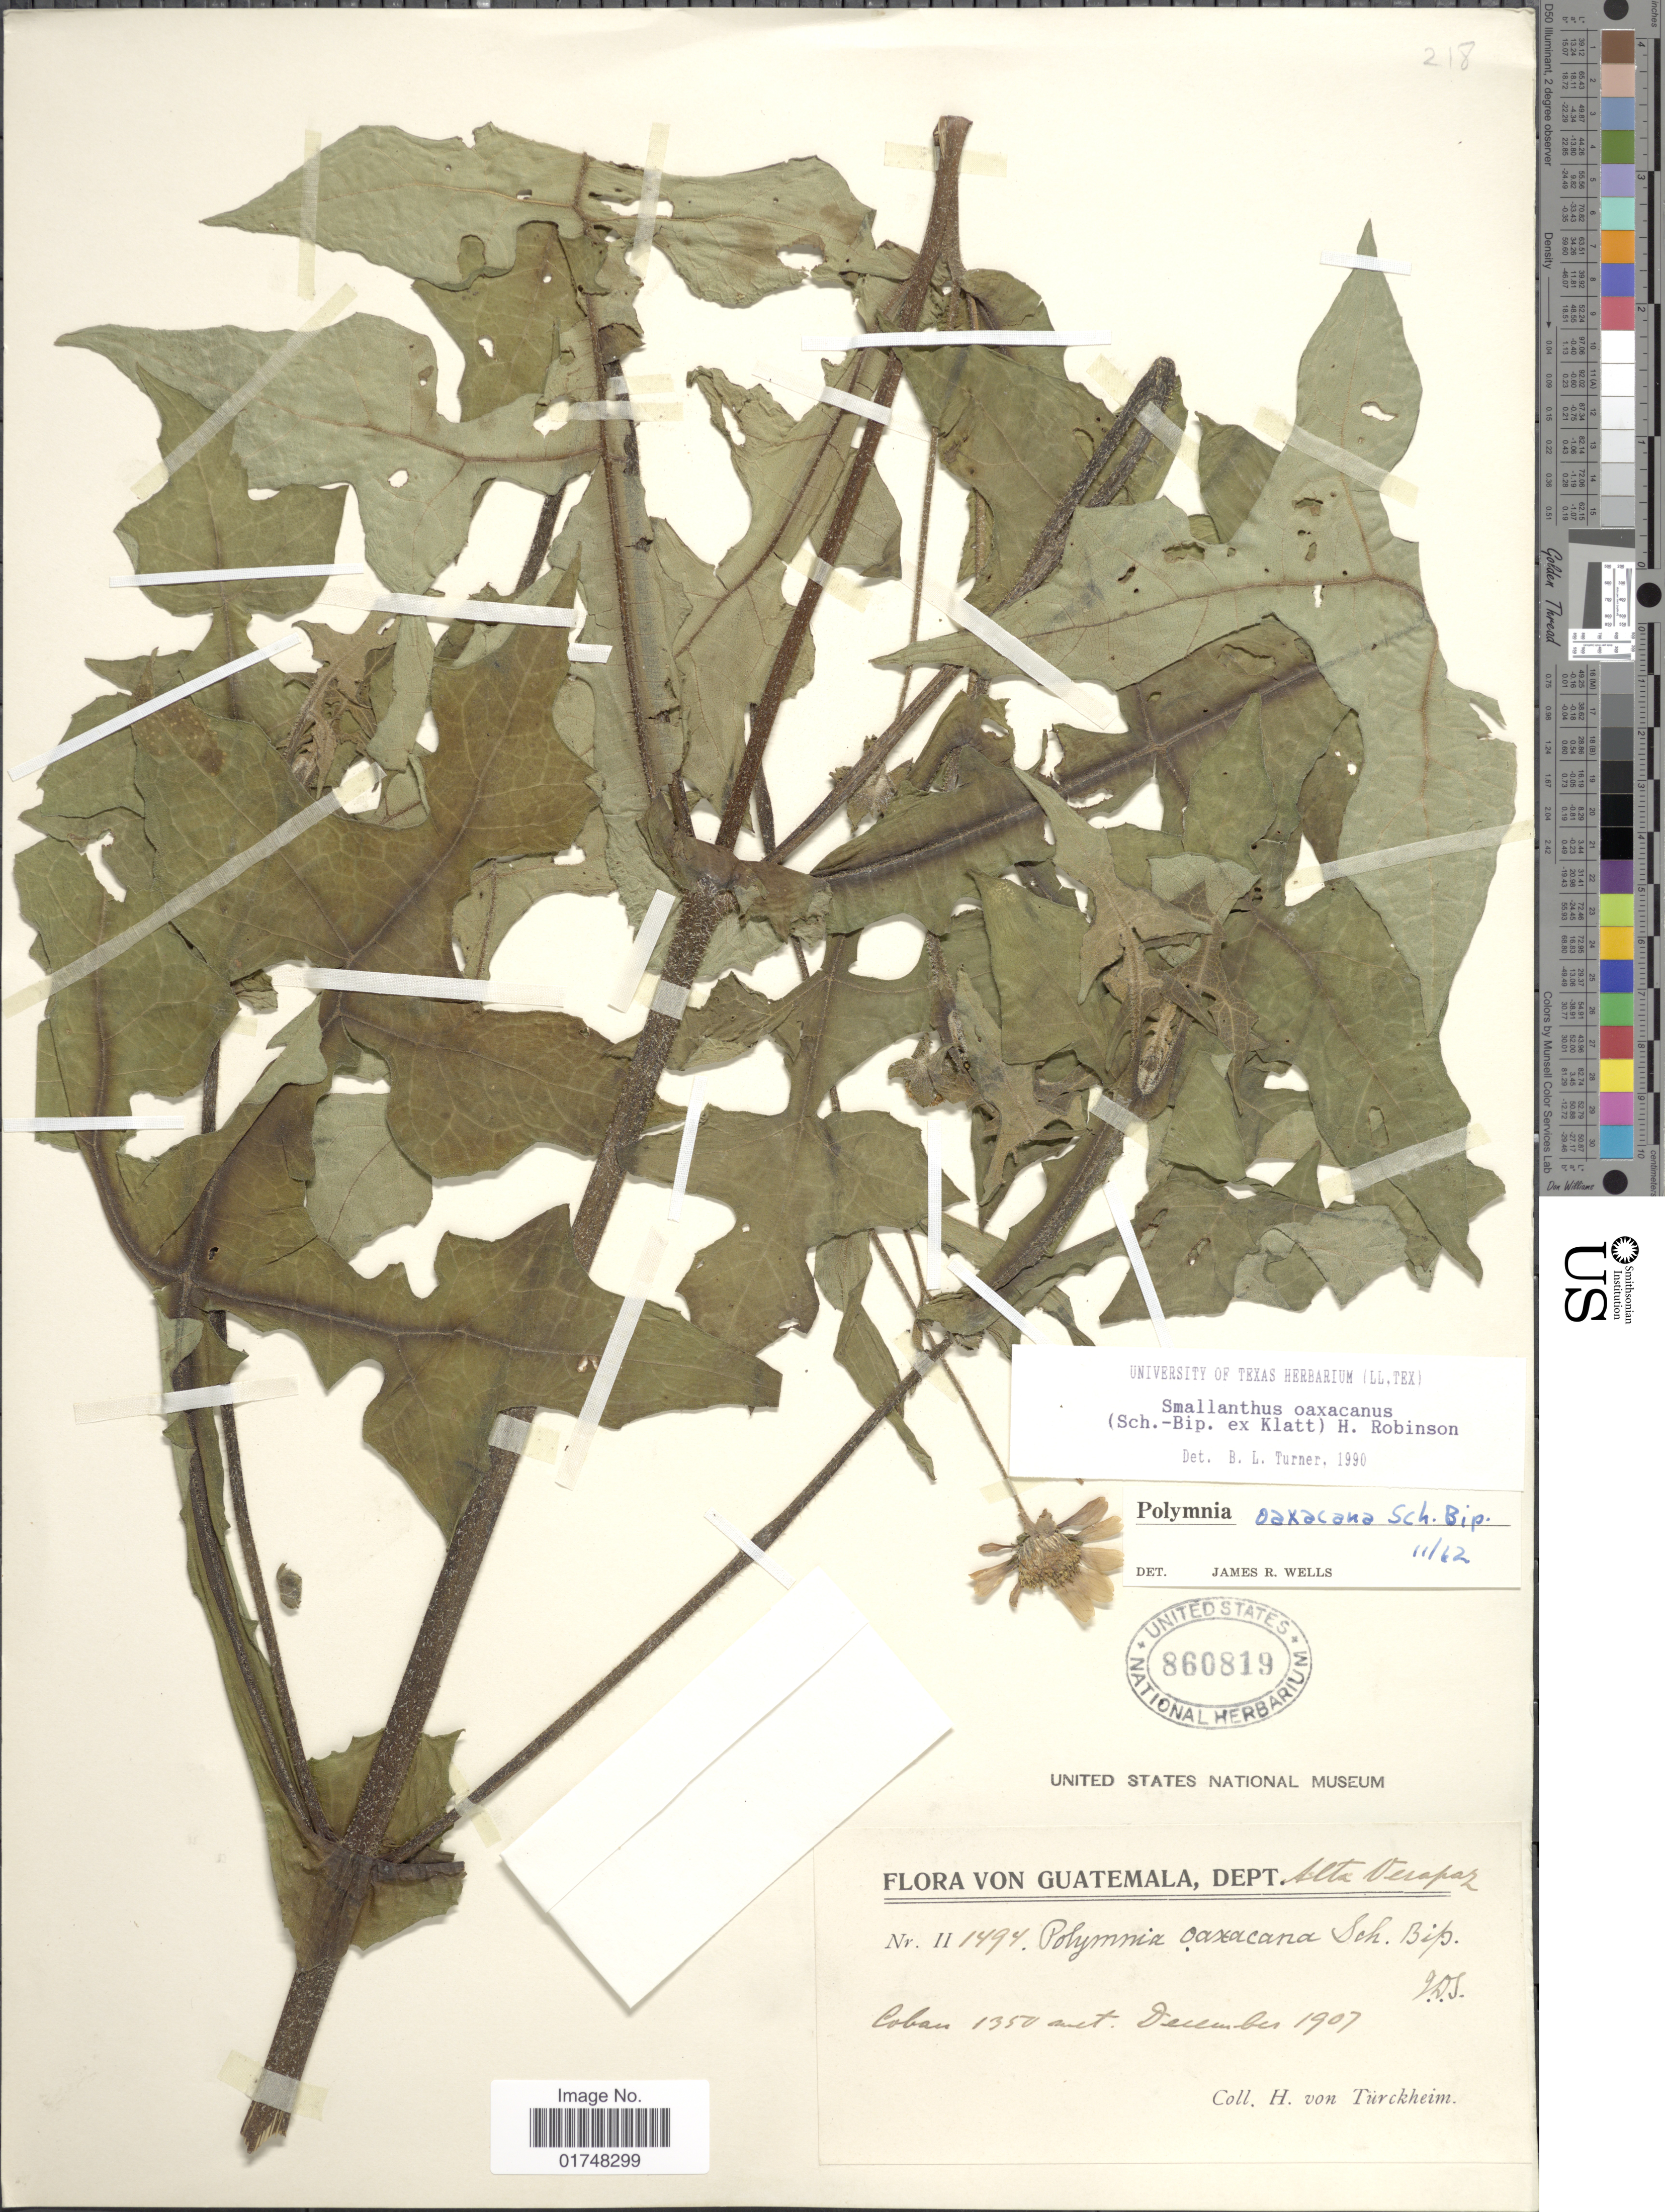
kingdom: Plantae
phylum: Tracheophyta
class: Magnoliopsida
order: Asterales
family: Asteraceae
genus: Smallanthus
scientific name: Smallanthus oaxacanus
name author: (Sch. Bip. ex Klatt) H. Rob.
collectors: H. von Türckheim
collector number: II1494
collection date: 1907-12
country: Guatemala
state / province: Alta Verapaz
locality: Coban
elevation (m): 1350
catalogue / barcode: US 860819